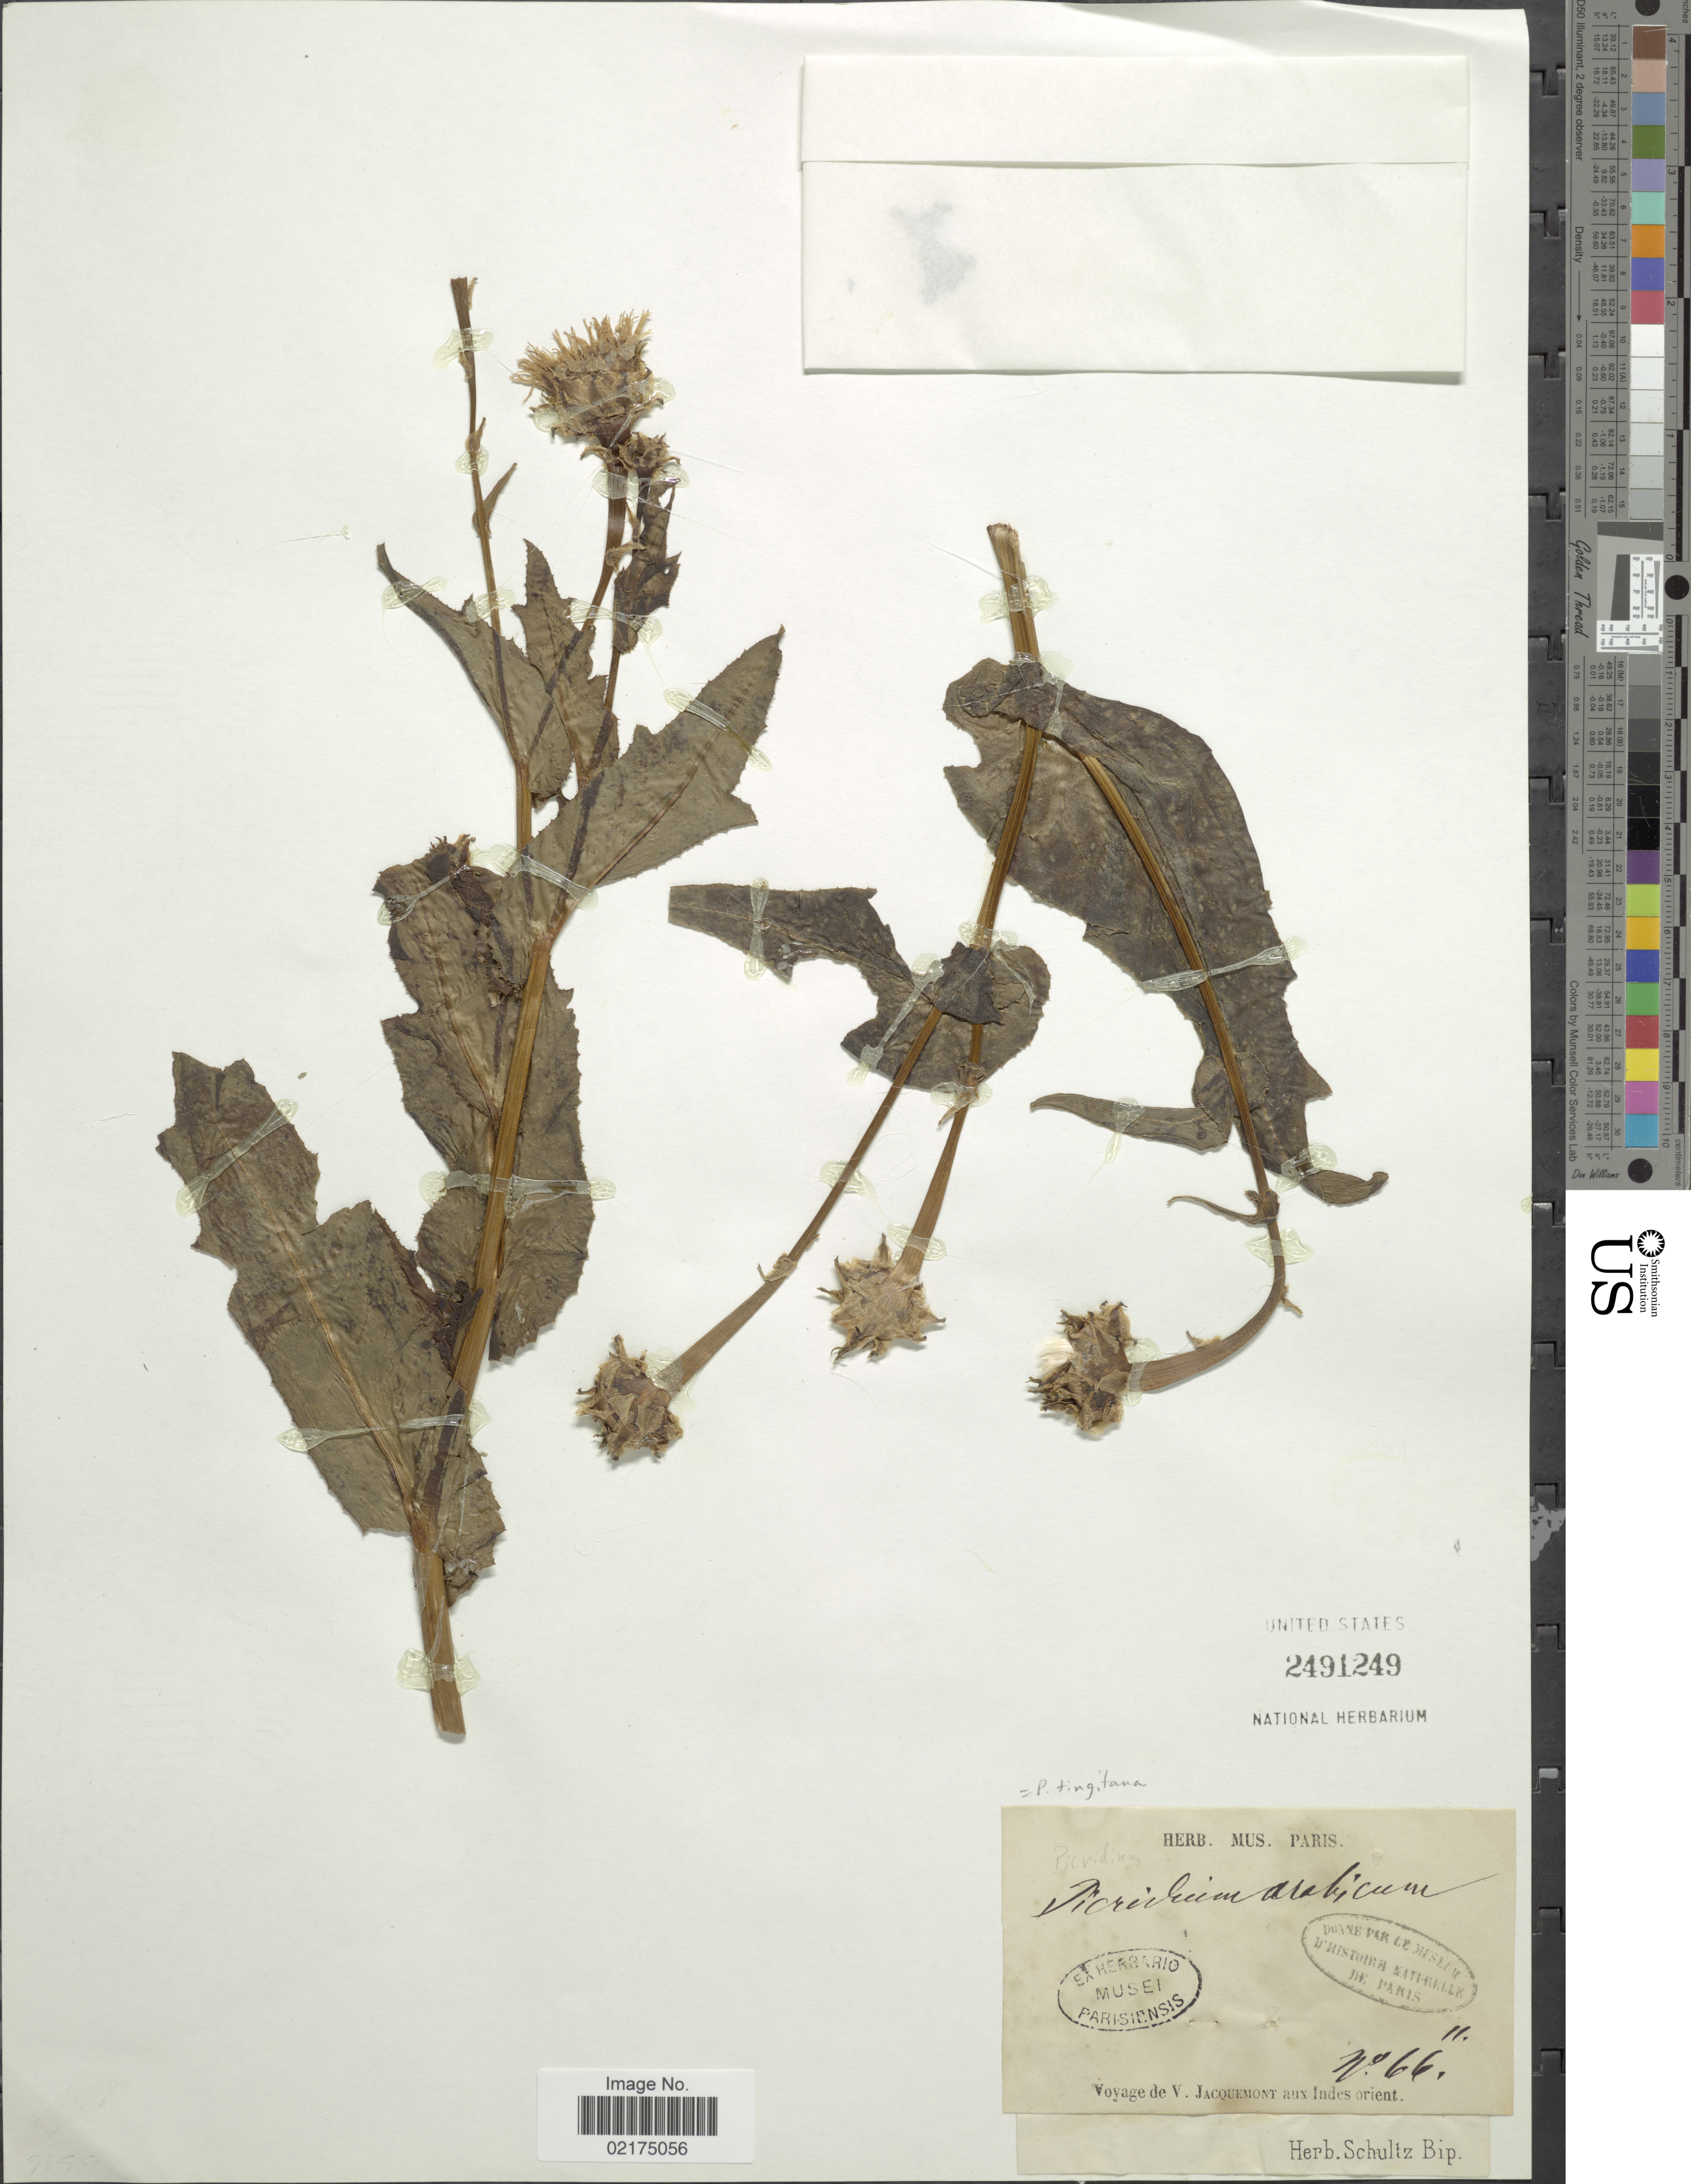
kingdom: Plantae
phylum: Tracheophyta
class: Magnoliopsida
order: Asterales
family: Asteraceae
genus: Reichardia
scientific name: Reichardia tingitana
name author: (L.) Roth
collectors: V. Jacquemont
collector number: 66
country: India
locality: Indes orient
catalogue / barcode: US 2491249